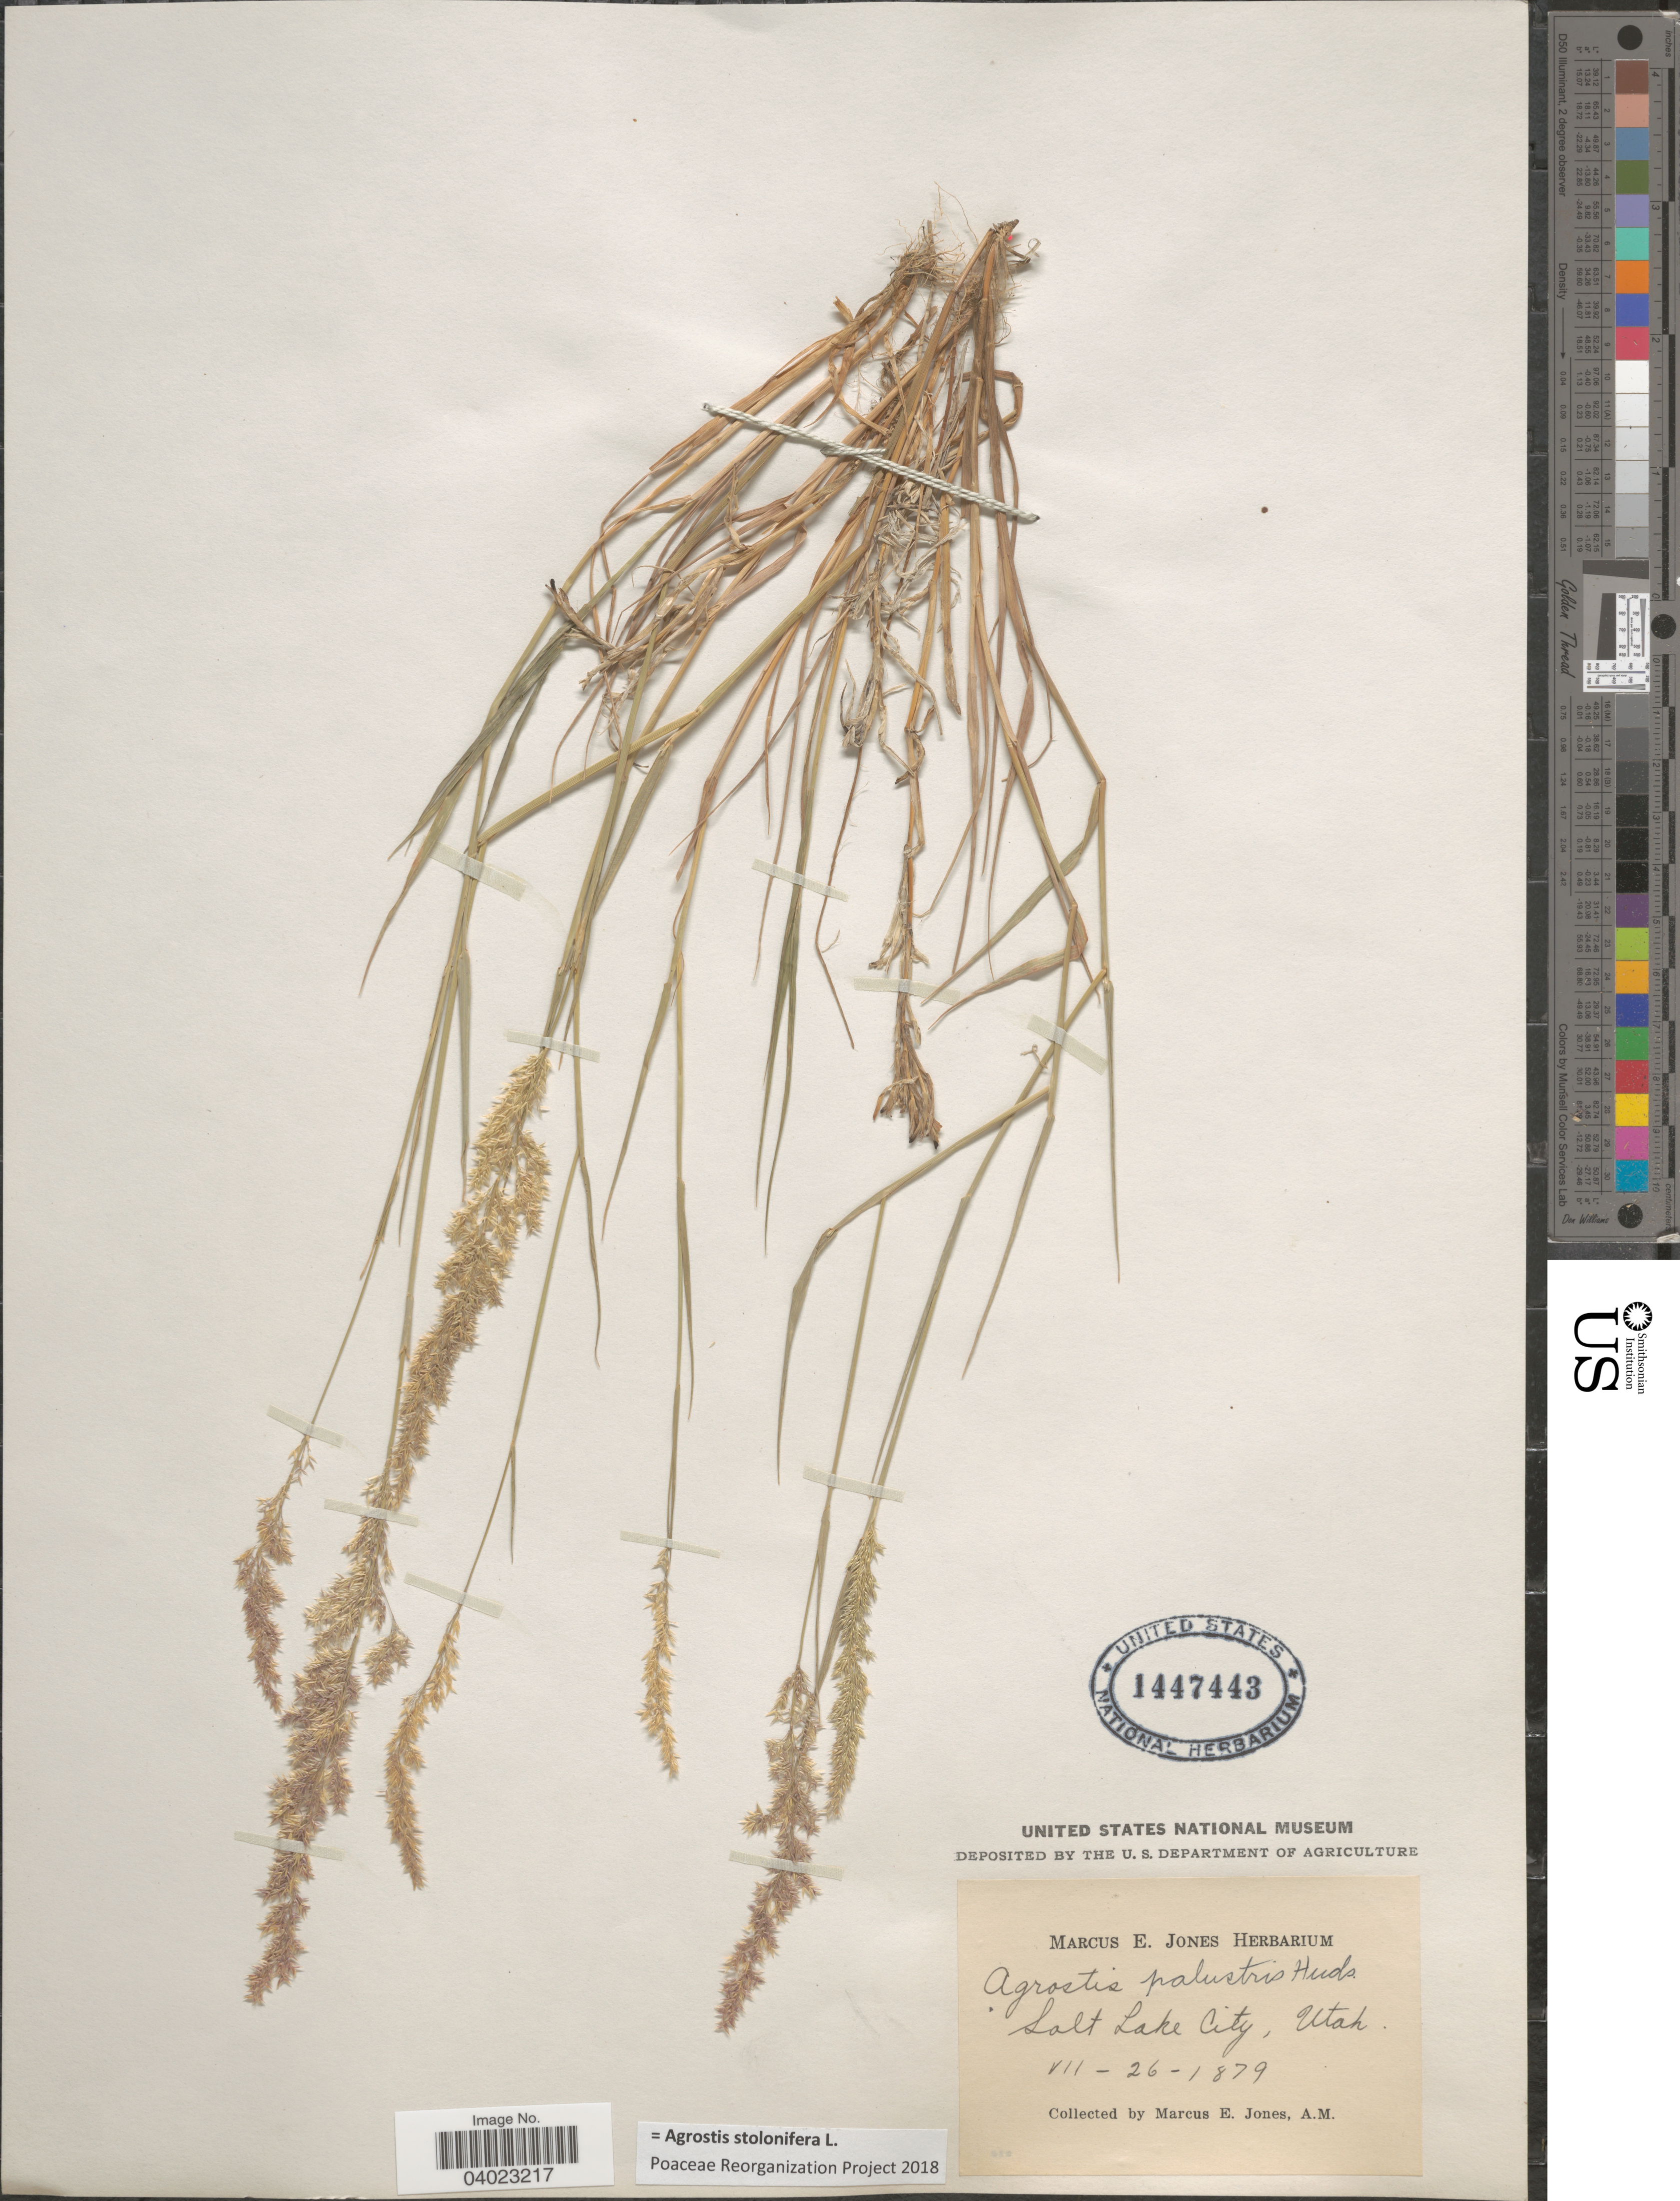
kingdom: Plantae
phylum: Tracheophyta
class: Liliopsida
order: Poales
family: Poaceae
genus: Agrostis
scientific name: Agrostis stolonifera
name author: L.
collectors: M. E. Jones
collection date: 1879-07-26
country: United States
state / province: Utah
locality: Salt Lake City.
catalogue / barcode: US 1447443